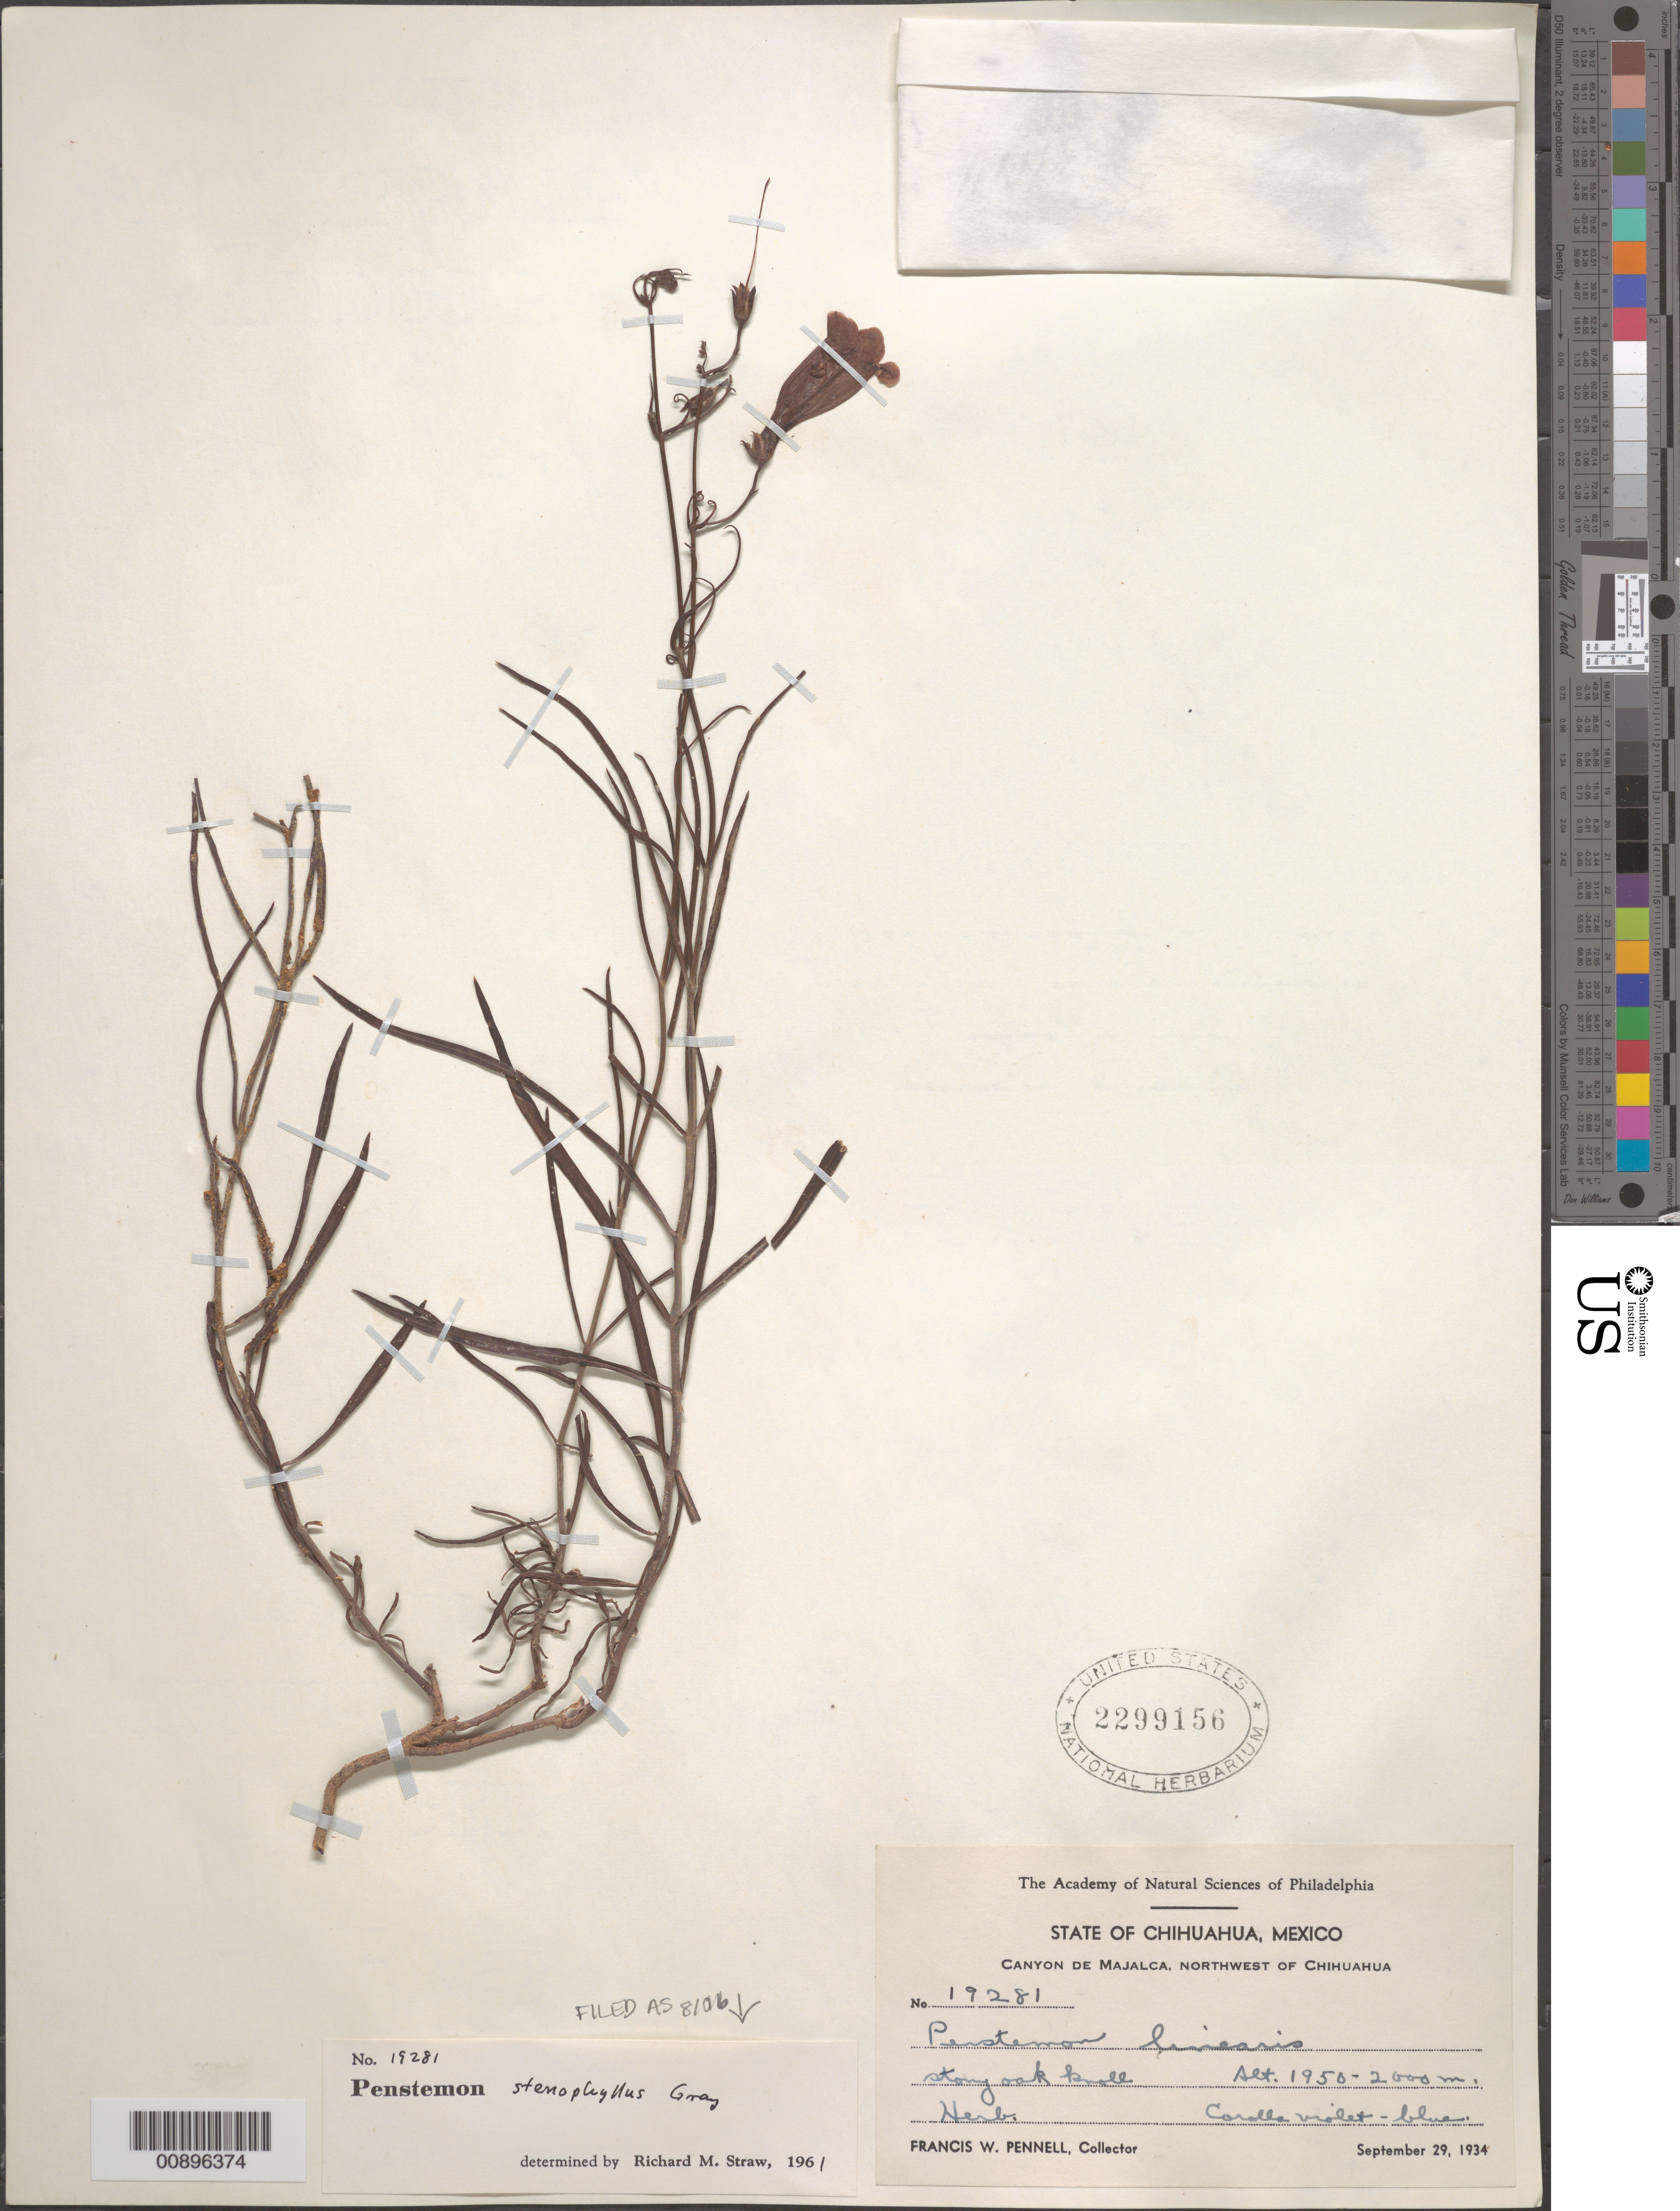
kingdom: Plantae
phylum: Tracheophyta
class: Magnoliopsida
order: Lamiales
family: Plantaginaceae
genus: Penstemon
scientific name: Penstemon stenophyllus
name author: A. Gray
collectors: F. W. Pennell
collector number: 19281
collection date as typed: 29 Sep 1934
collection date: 1934-09-29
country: Mexico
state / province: Chihuahua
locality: Canyon de Majalca, northwest of Chihuahua.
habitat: Stony oak knoll.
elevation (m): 2000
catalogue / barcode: US 2299156